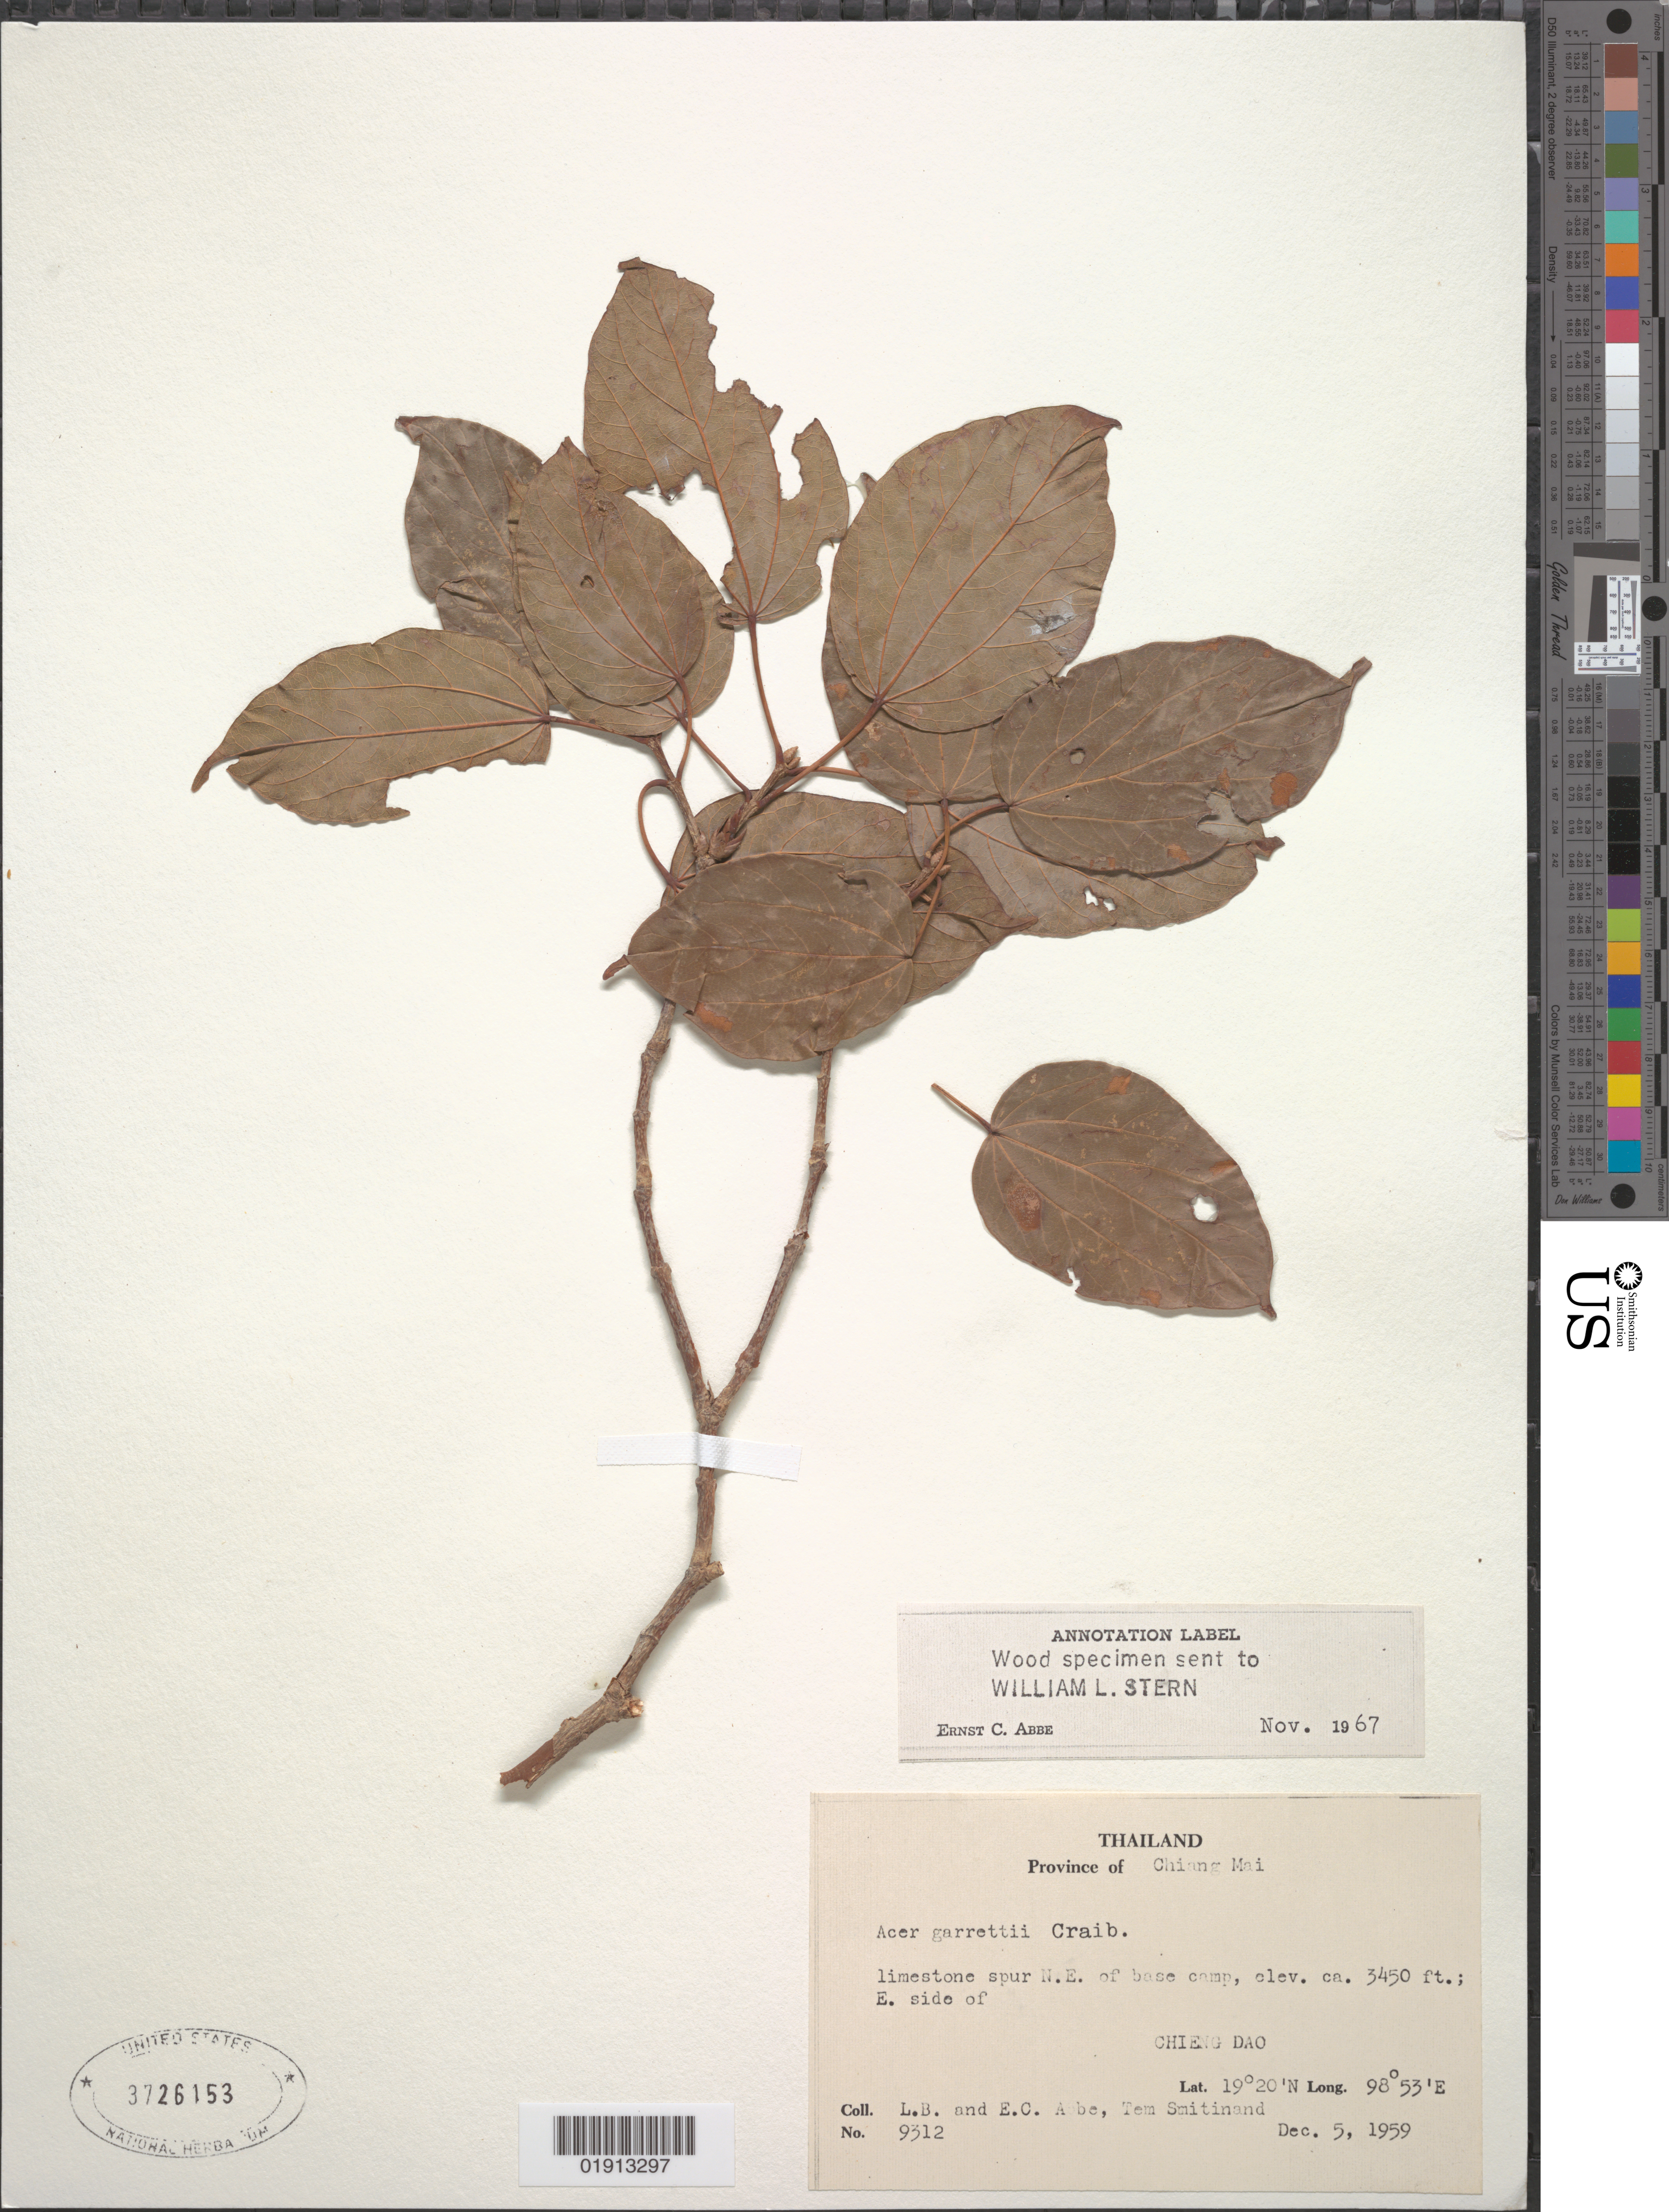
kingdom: Plantae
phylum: Tracheophyta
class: Magnoliopsida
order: Sapindales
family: Sapindaceae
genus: Acer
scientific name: Acer garrettii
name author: Craib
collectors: L. B. Abbe, E. C. Abbe & T. Smitinand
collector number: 9312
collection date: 1959-12-05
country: Thailand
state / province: Chiang Mai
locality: East side of Chieng Dao, limestone spur N. E. of base camp.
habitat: Limestone spur.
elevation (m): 1052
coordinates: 19 20 N, 98 53 E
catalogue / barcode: US 3726153